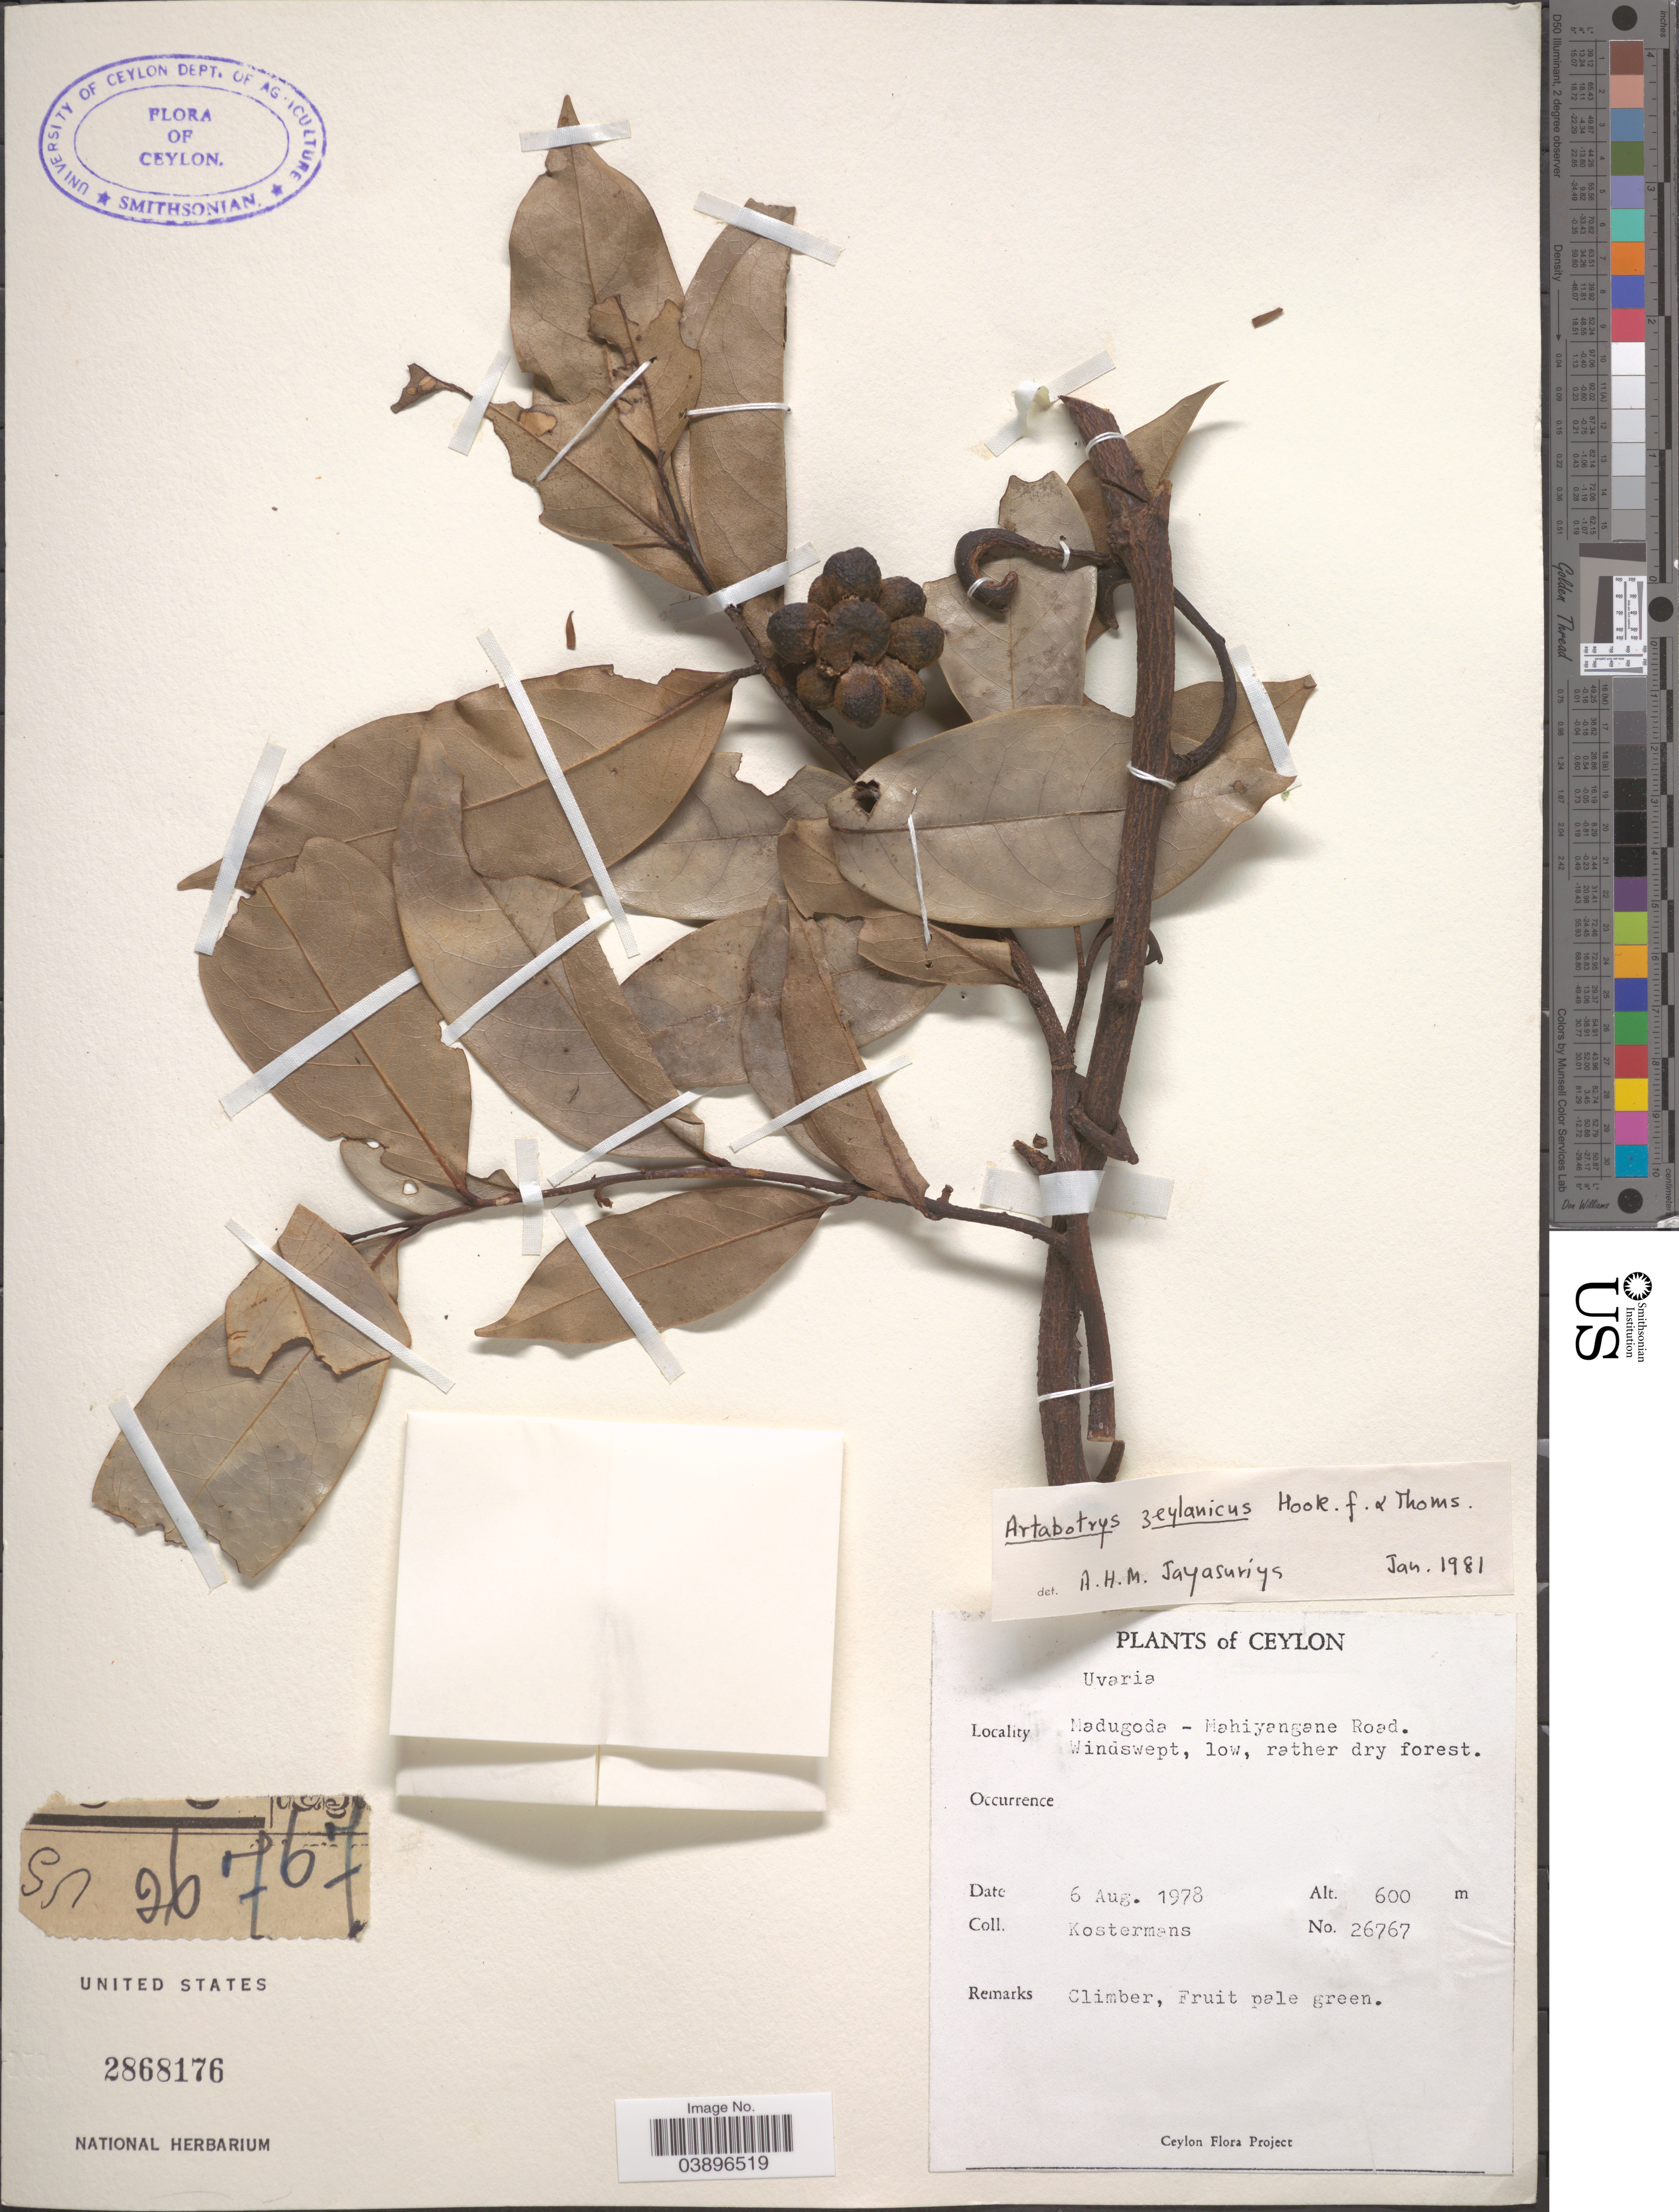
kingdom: Plantae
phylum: Tracheophyta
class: Magnoliopsida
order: Magnoliales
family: Annonaceae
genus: Artabotrys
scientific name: Artabotrys zeylanicus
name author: Hook. f. & Thomson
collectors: Kostermans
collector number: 26767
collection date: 1978-08-06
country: Sri Lanka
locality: Ceylon. Madugoda - Mahiyangane Road. Windswept, low, rather dry forest.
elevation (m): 600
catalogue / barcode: US 2868176